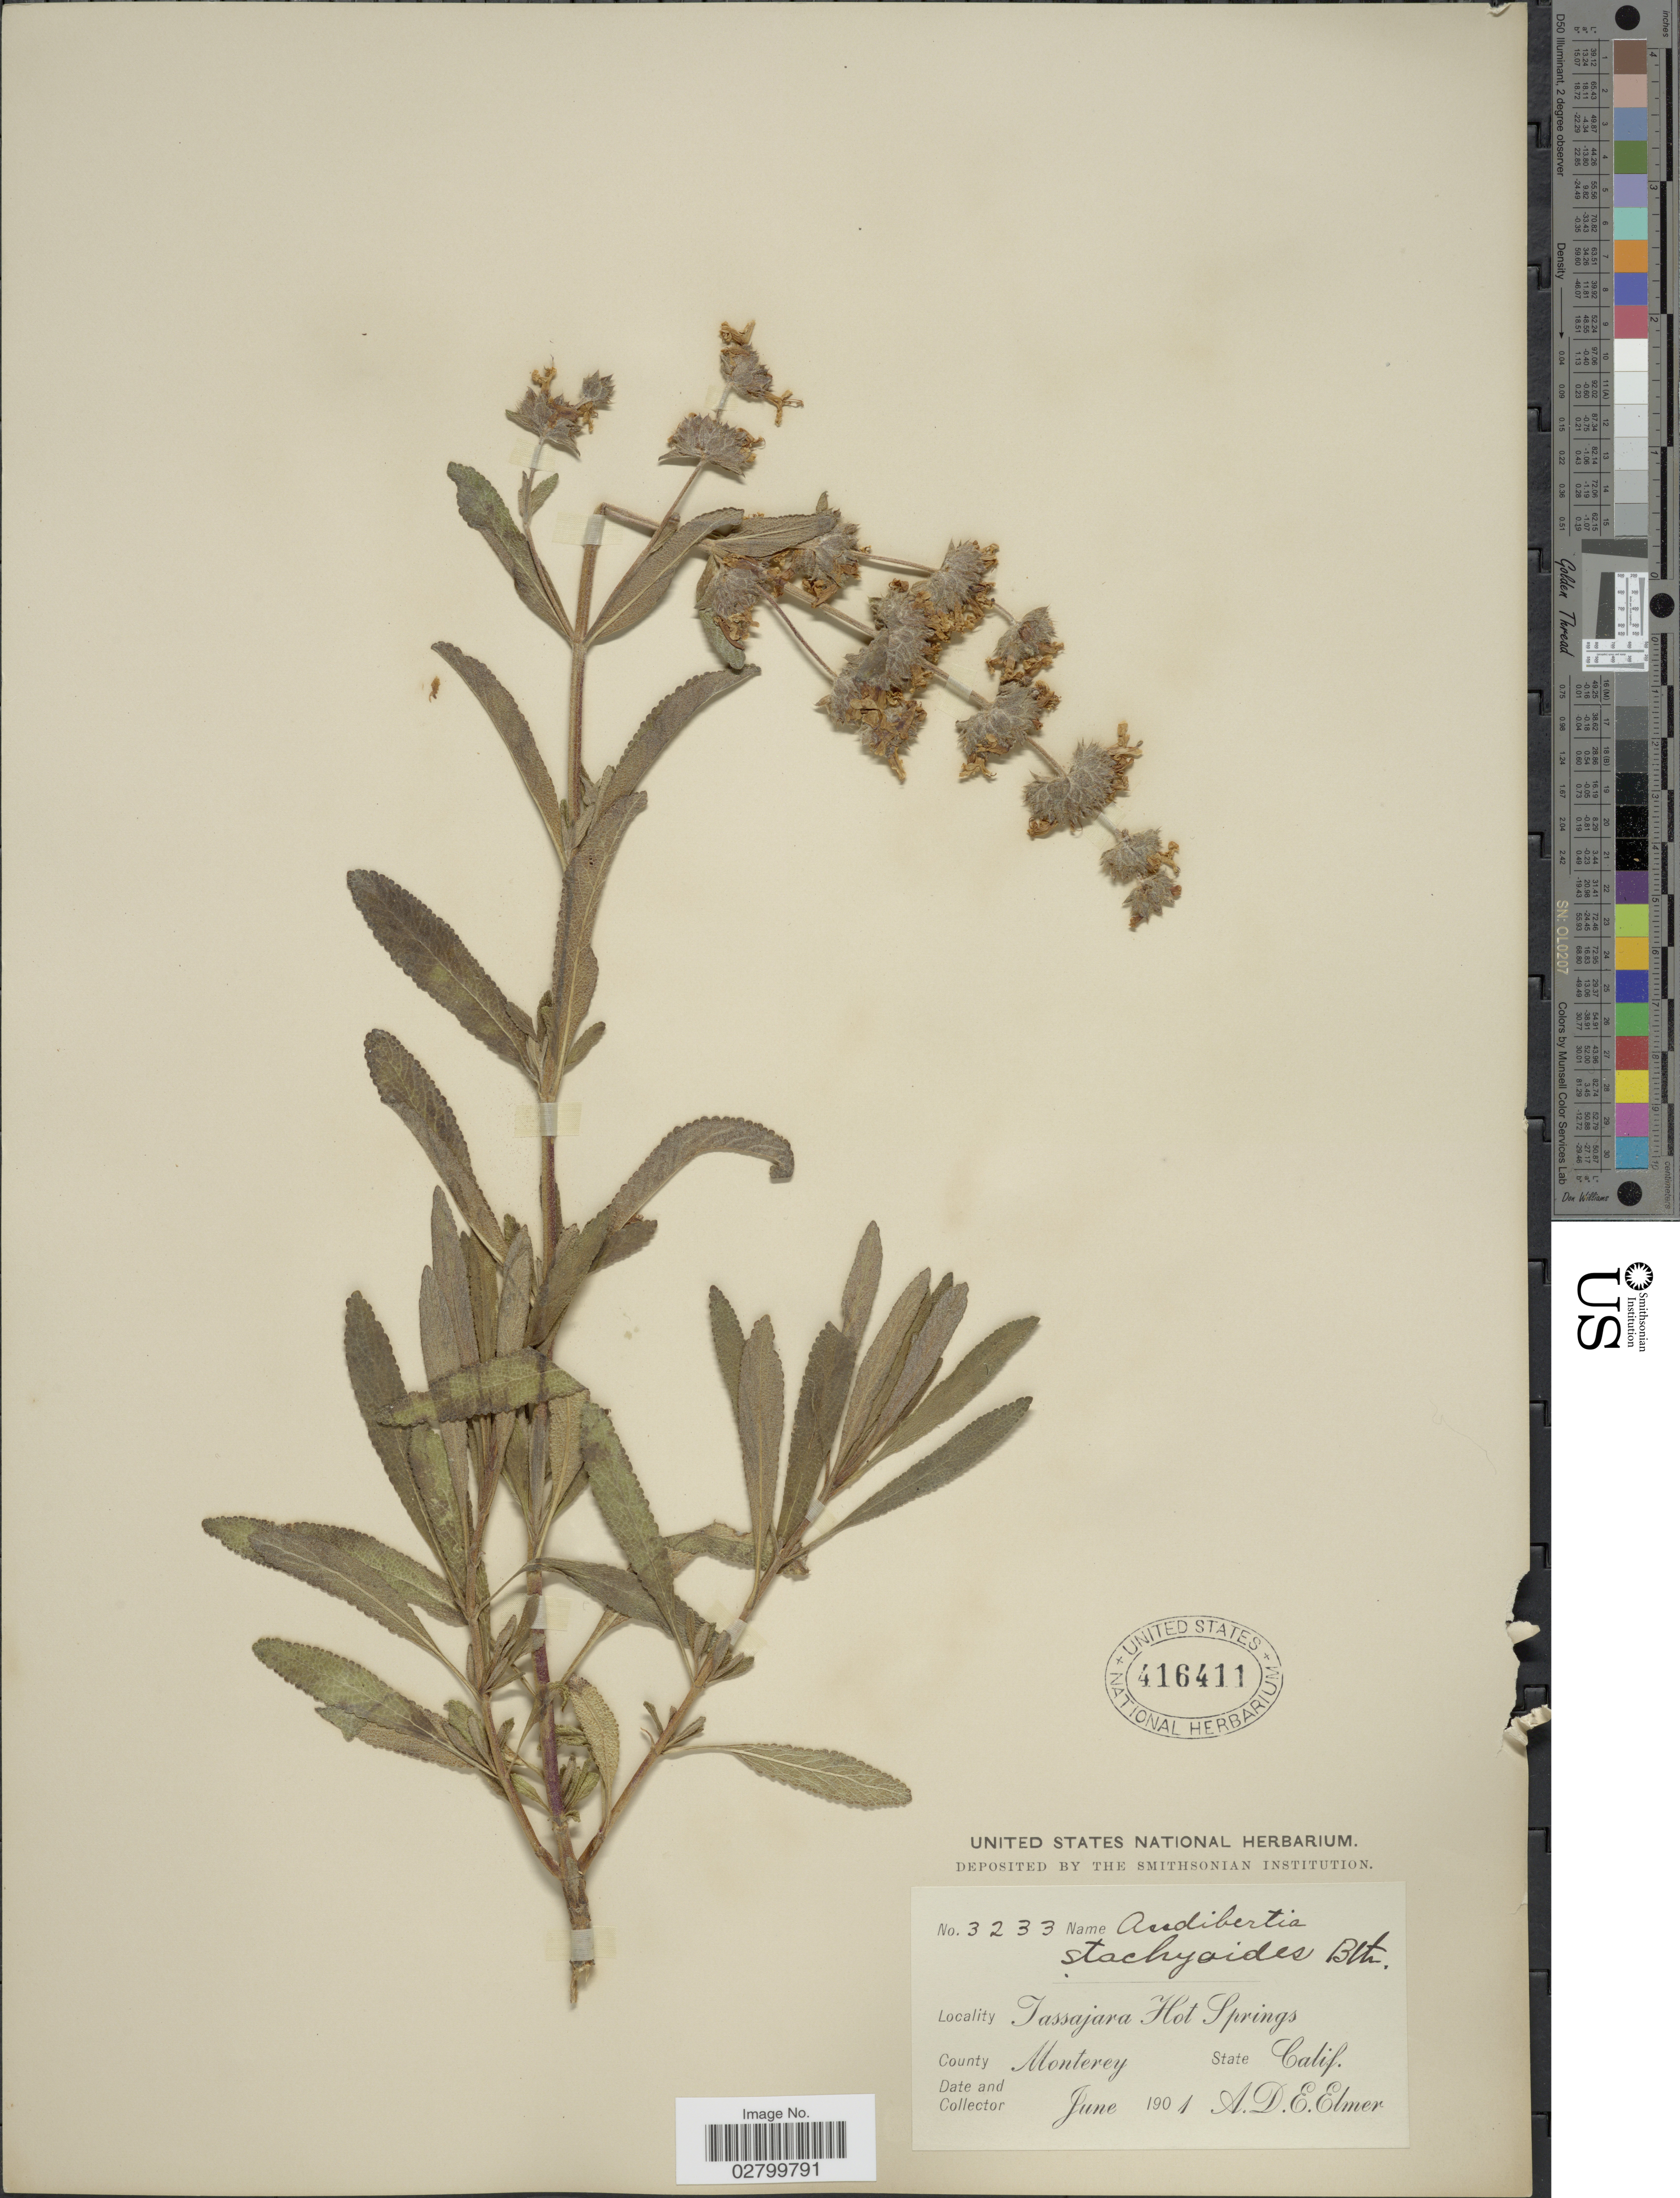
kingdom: Plantae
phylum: Tracheophyta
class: Magnoliopsida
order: Lamiales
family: Lamiaceae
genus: Salvia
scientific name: Salvia mellifera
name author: Greene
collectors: A. D. E. Elmer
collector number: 3233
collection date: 1901-06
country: United States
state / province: California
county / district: Monterey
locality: Tassajara Hot Springs. County Monterey. State Calif.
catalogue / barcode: US 416411